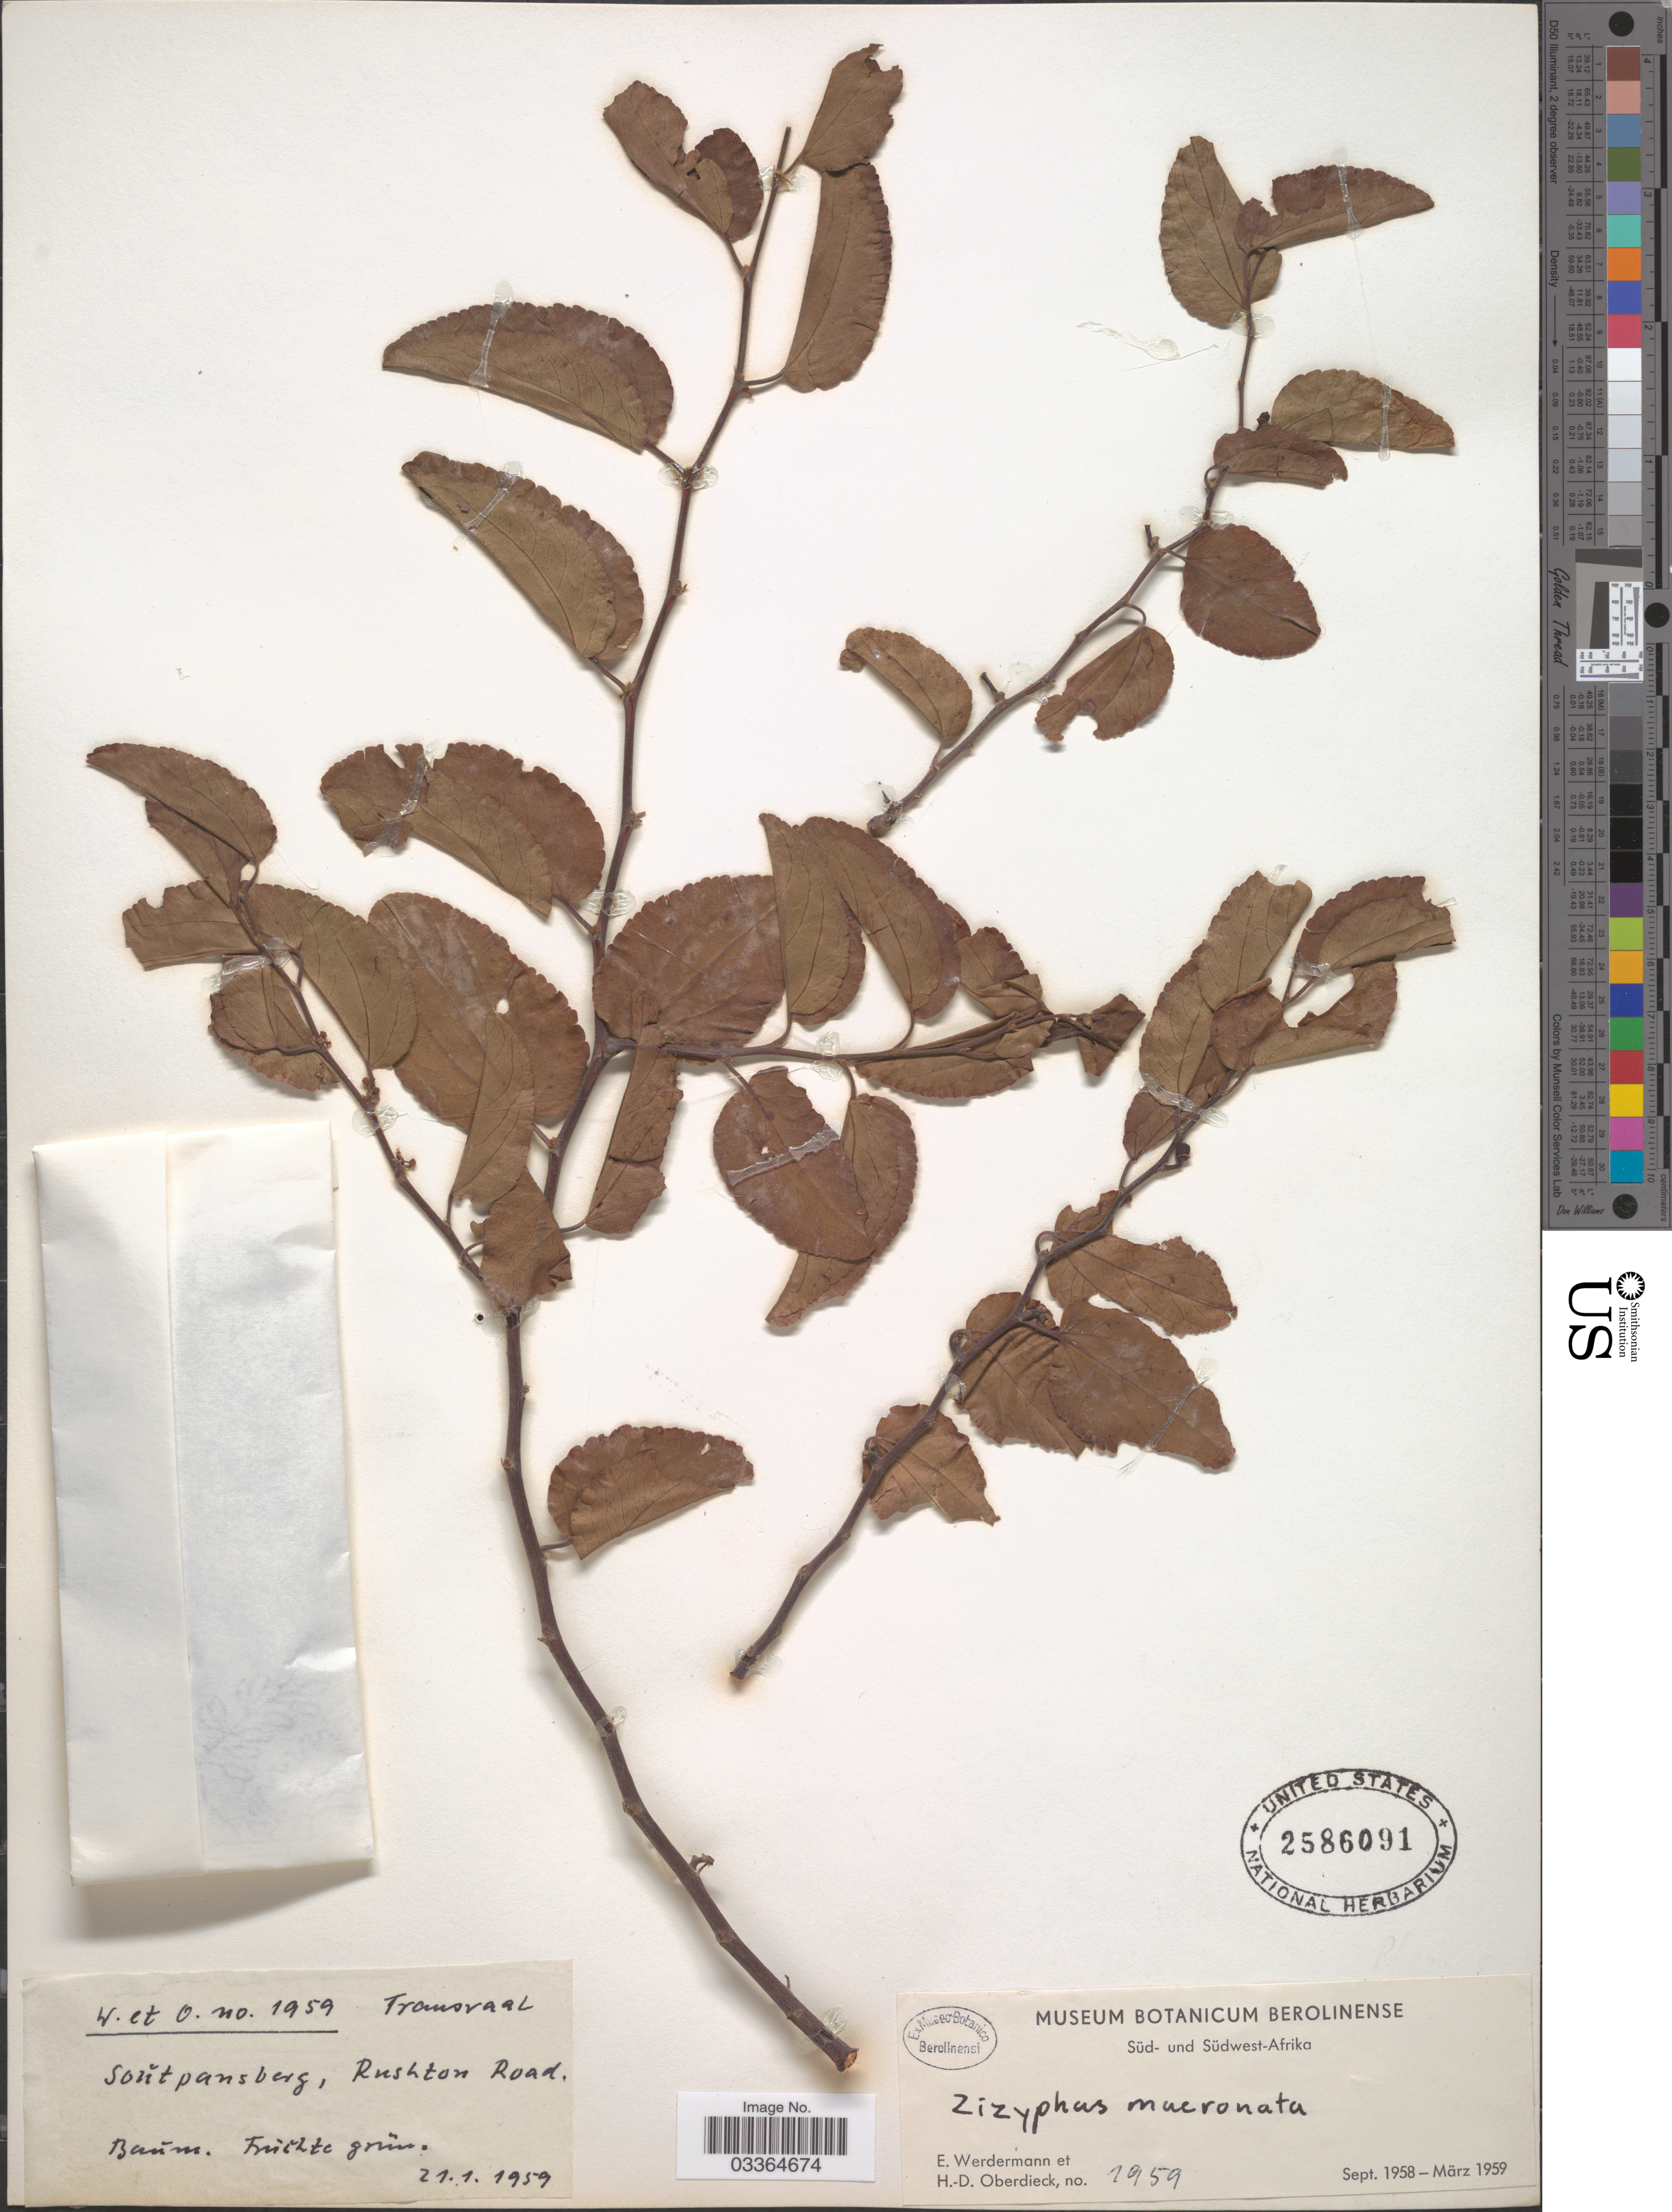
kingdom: Plantae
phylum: Tracheophyta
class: Magnoliopsida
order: Rosales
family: Rhamnaceae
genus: Ziziphus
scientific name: Ziziphus mucronata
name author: Willd.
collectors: E. Werdermann & H. Oberdieck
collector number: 1959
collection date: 1959-01-21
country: South Africa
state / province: Limpopo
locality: Transvaal. Soütpansberg, Rushton Road.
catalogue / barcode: US 2586091